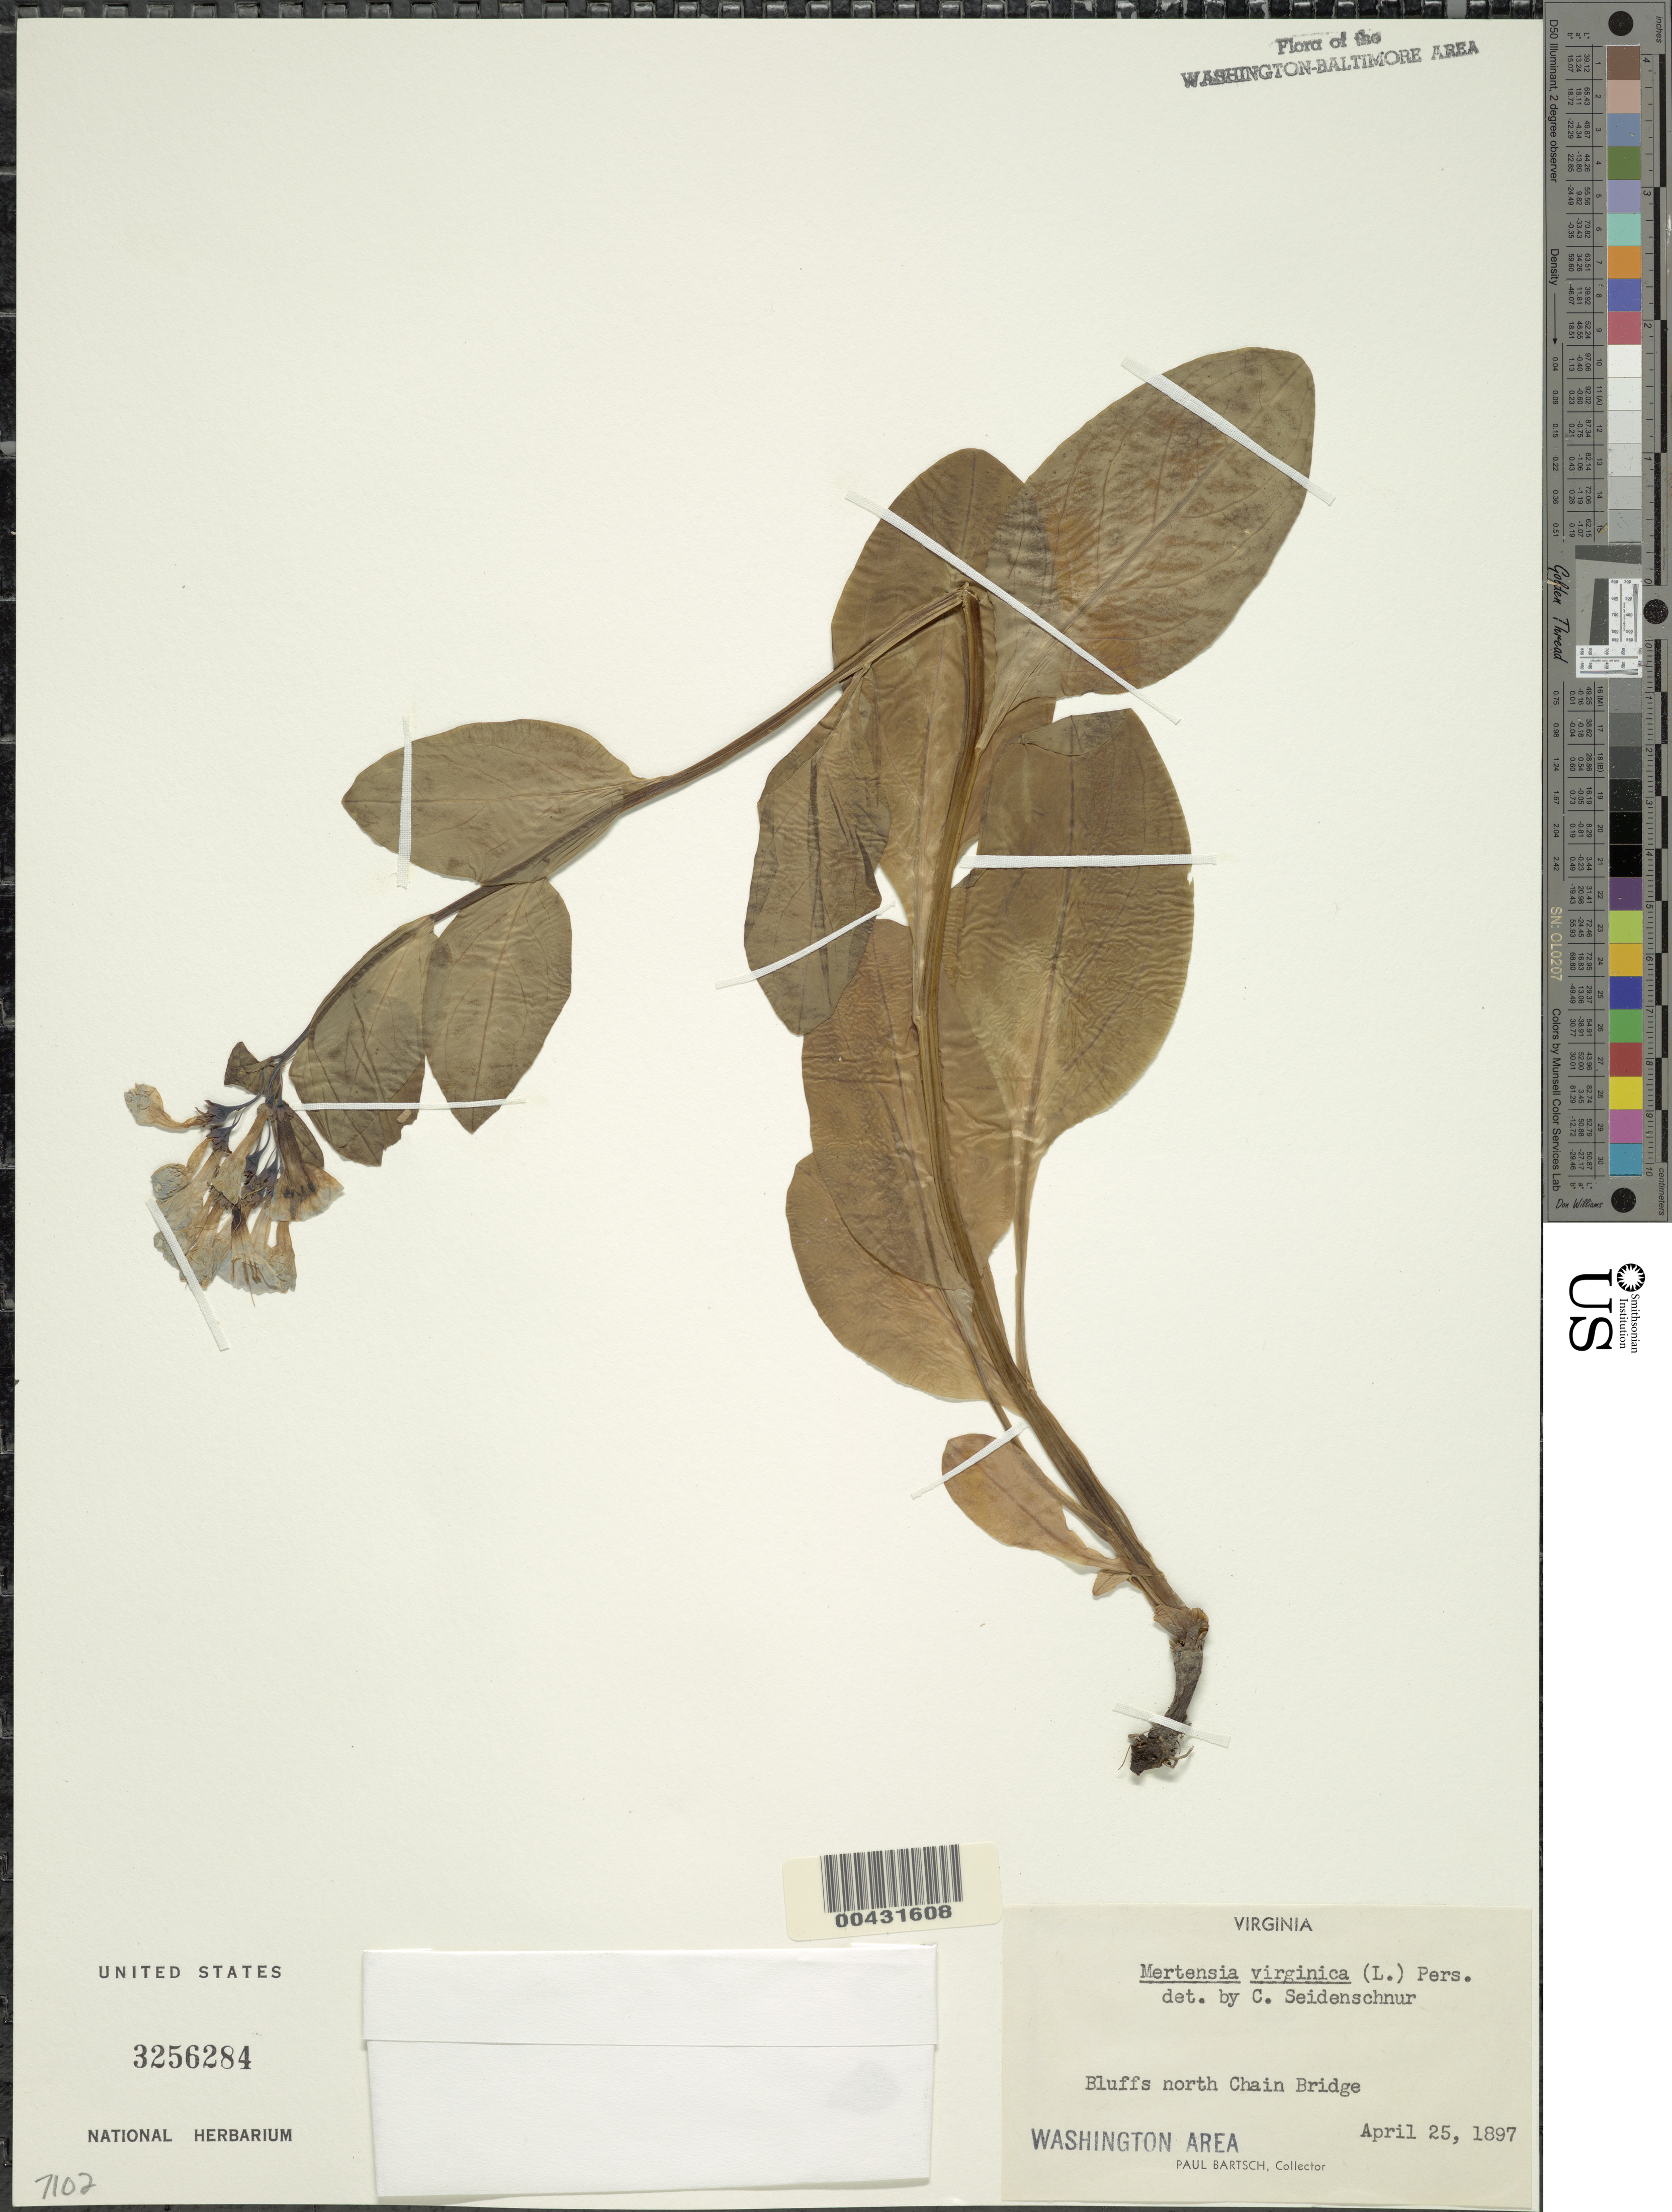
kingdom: Plantae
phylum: Tracheophyta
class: Magnoliopsida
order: Boraginales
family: Boraginaceae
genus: Mertensia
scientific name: Mertensia virginica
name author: (L.) Pers. ex Link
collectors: P. Bartsch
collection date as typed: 25 Apr 1897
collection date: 1897-04-25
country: United States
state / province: Virginia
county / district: Arlington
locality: N of Chain Bridge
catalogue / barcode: US 3256284